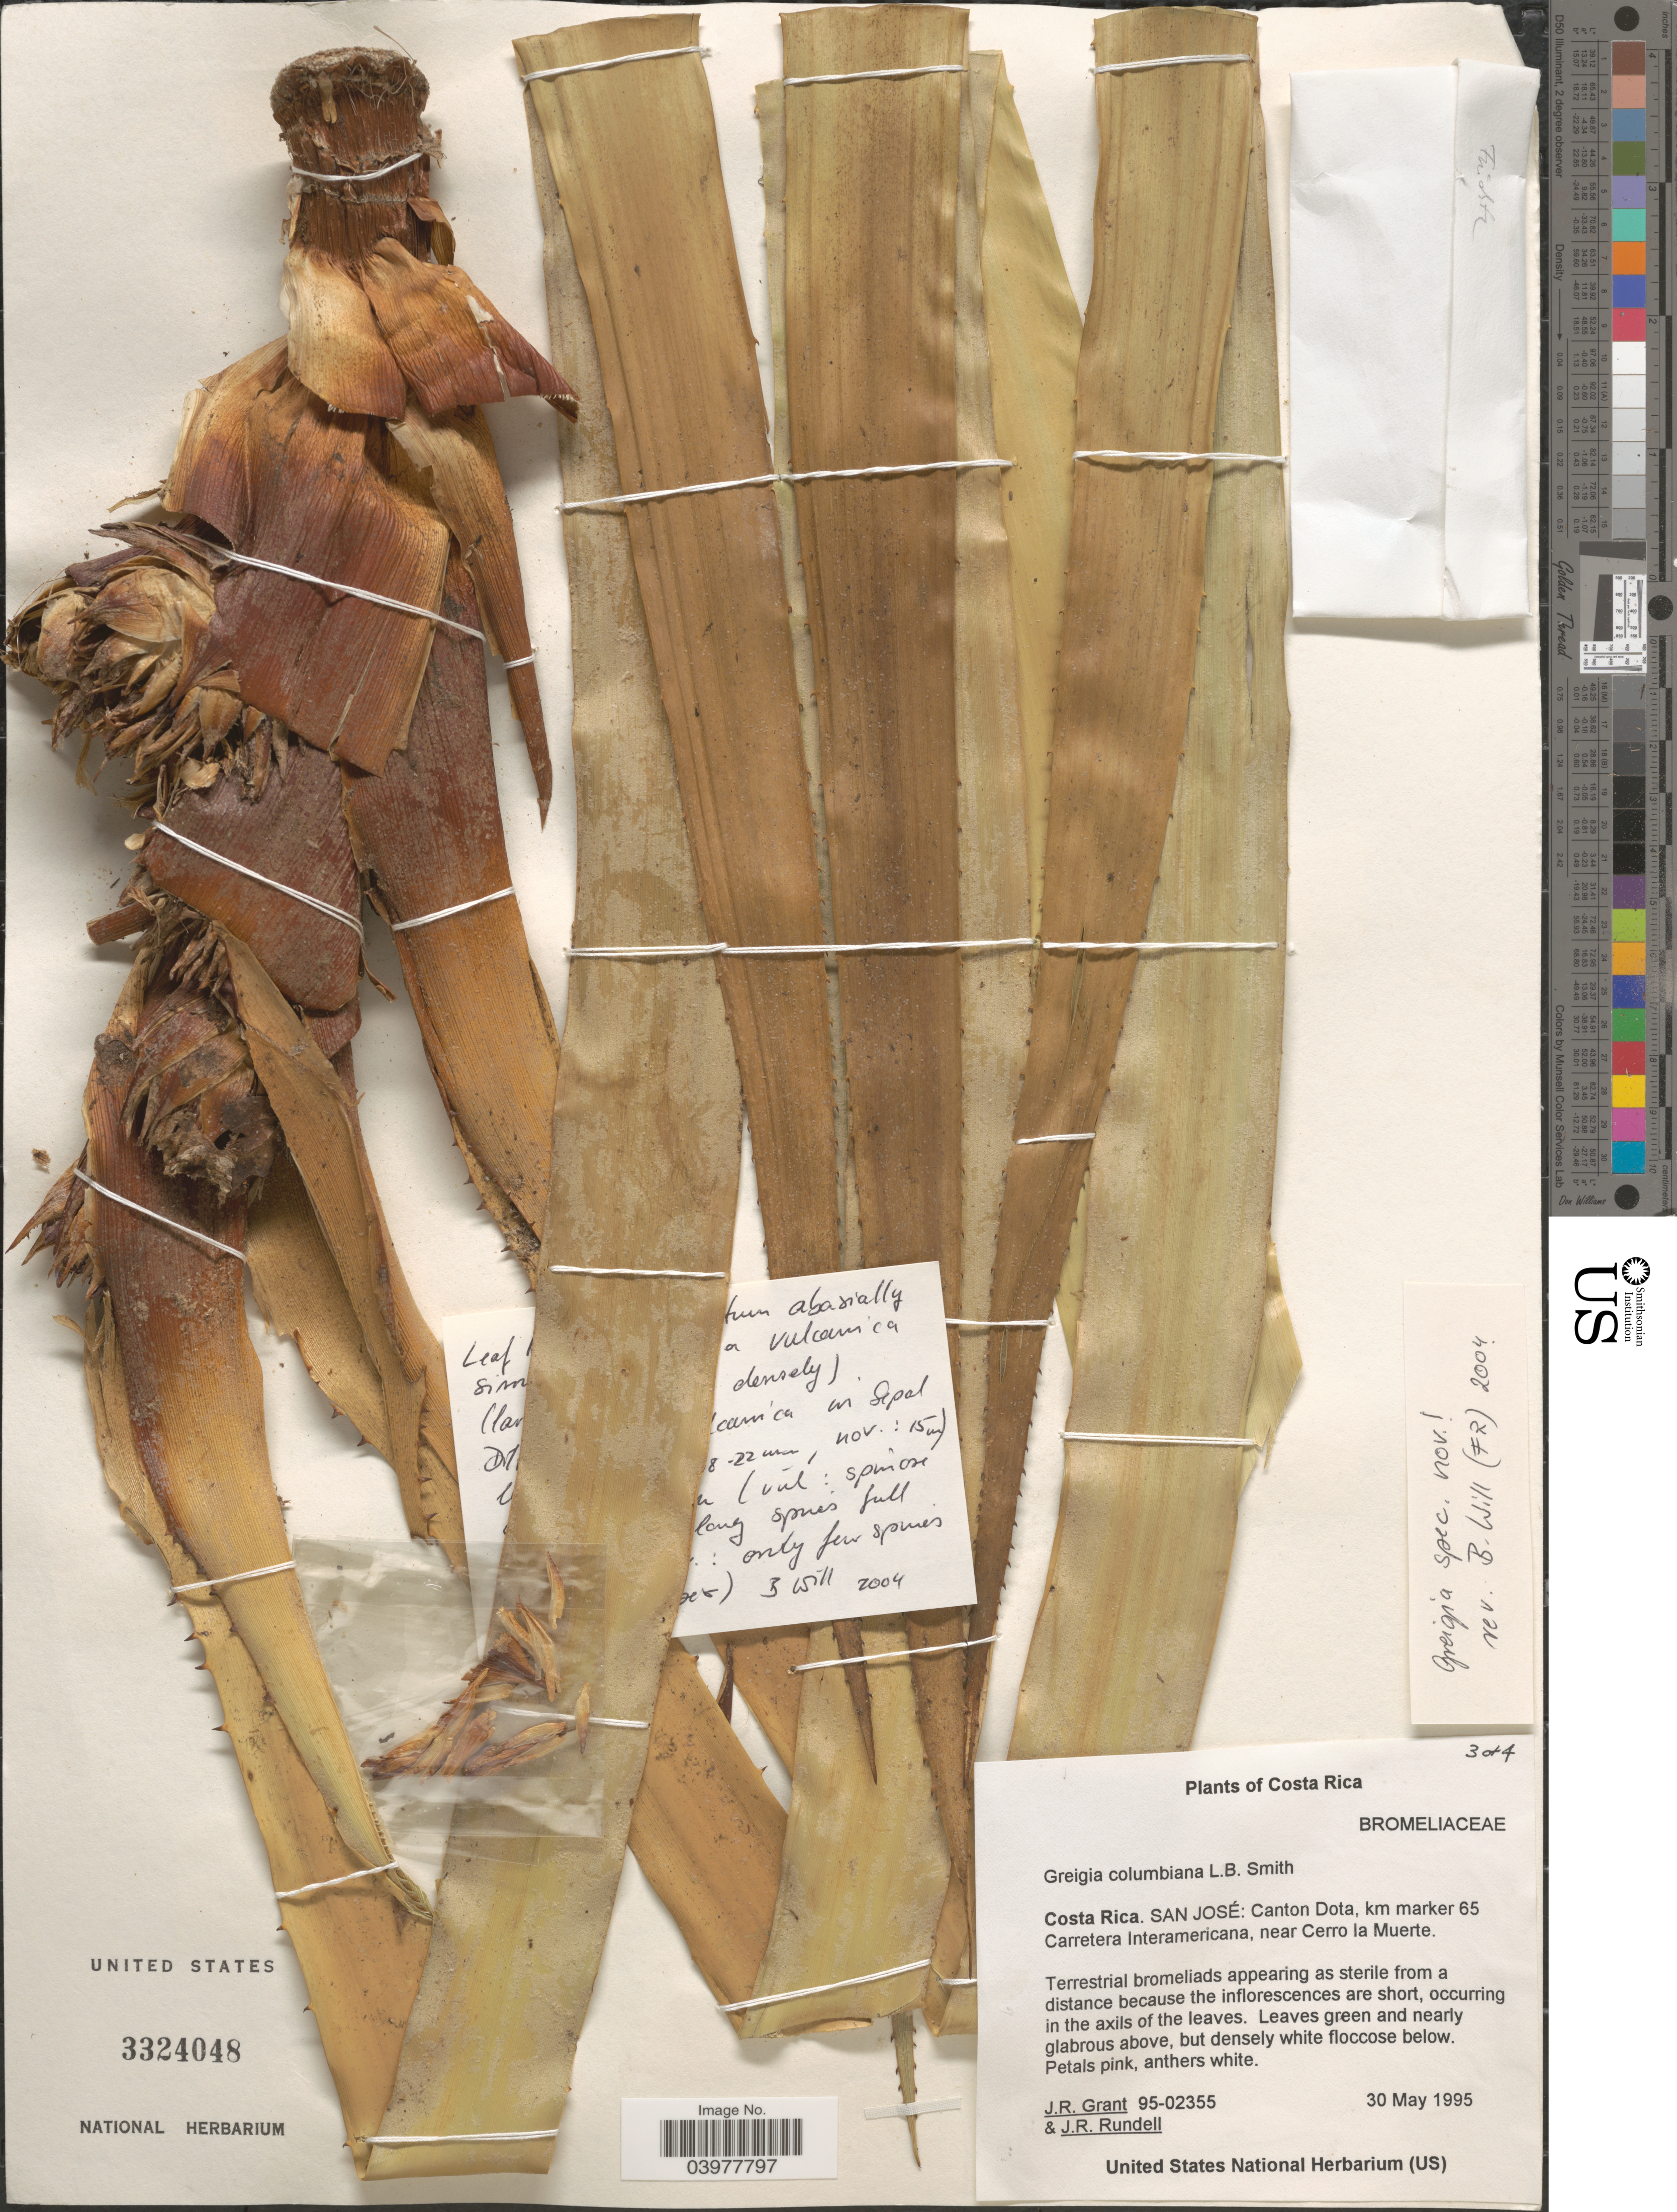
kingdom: Plantae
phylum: Tracheophyta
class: Liliopsida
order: Poales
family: Bromeliaceae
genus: Greigia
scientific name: Greigia sp.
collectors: J. Grant & J. R. Rundell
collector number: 95-02355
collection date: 1995-05-30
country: Costa Rica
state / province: San José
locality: Canton Dota, km marker 65 Carretera Interamericana, near Cerro la Muerte.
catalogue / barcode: US 3324048